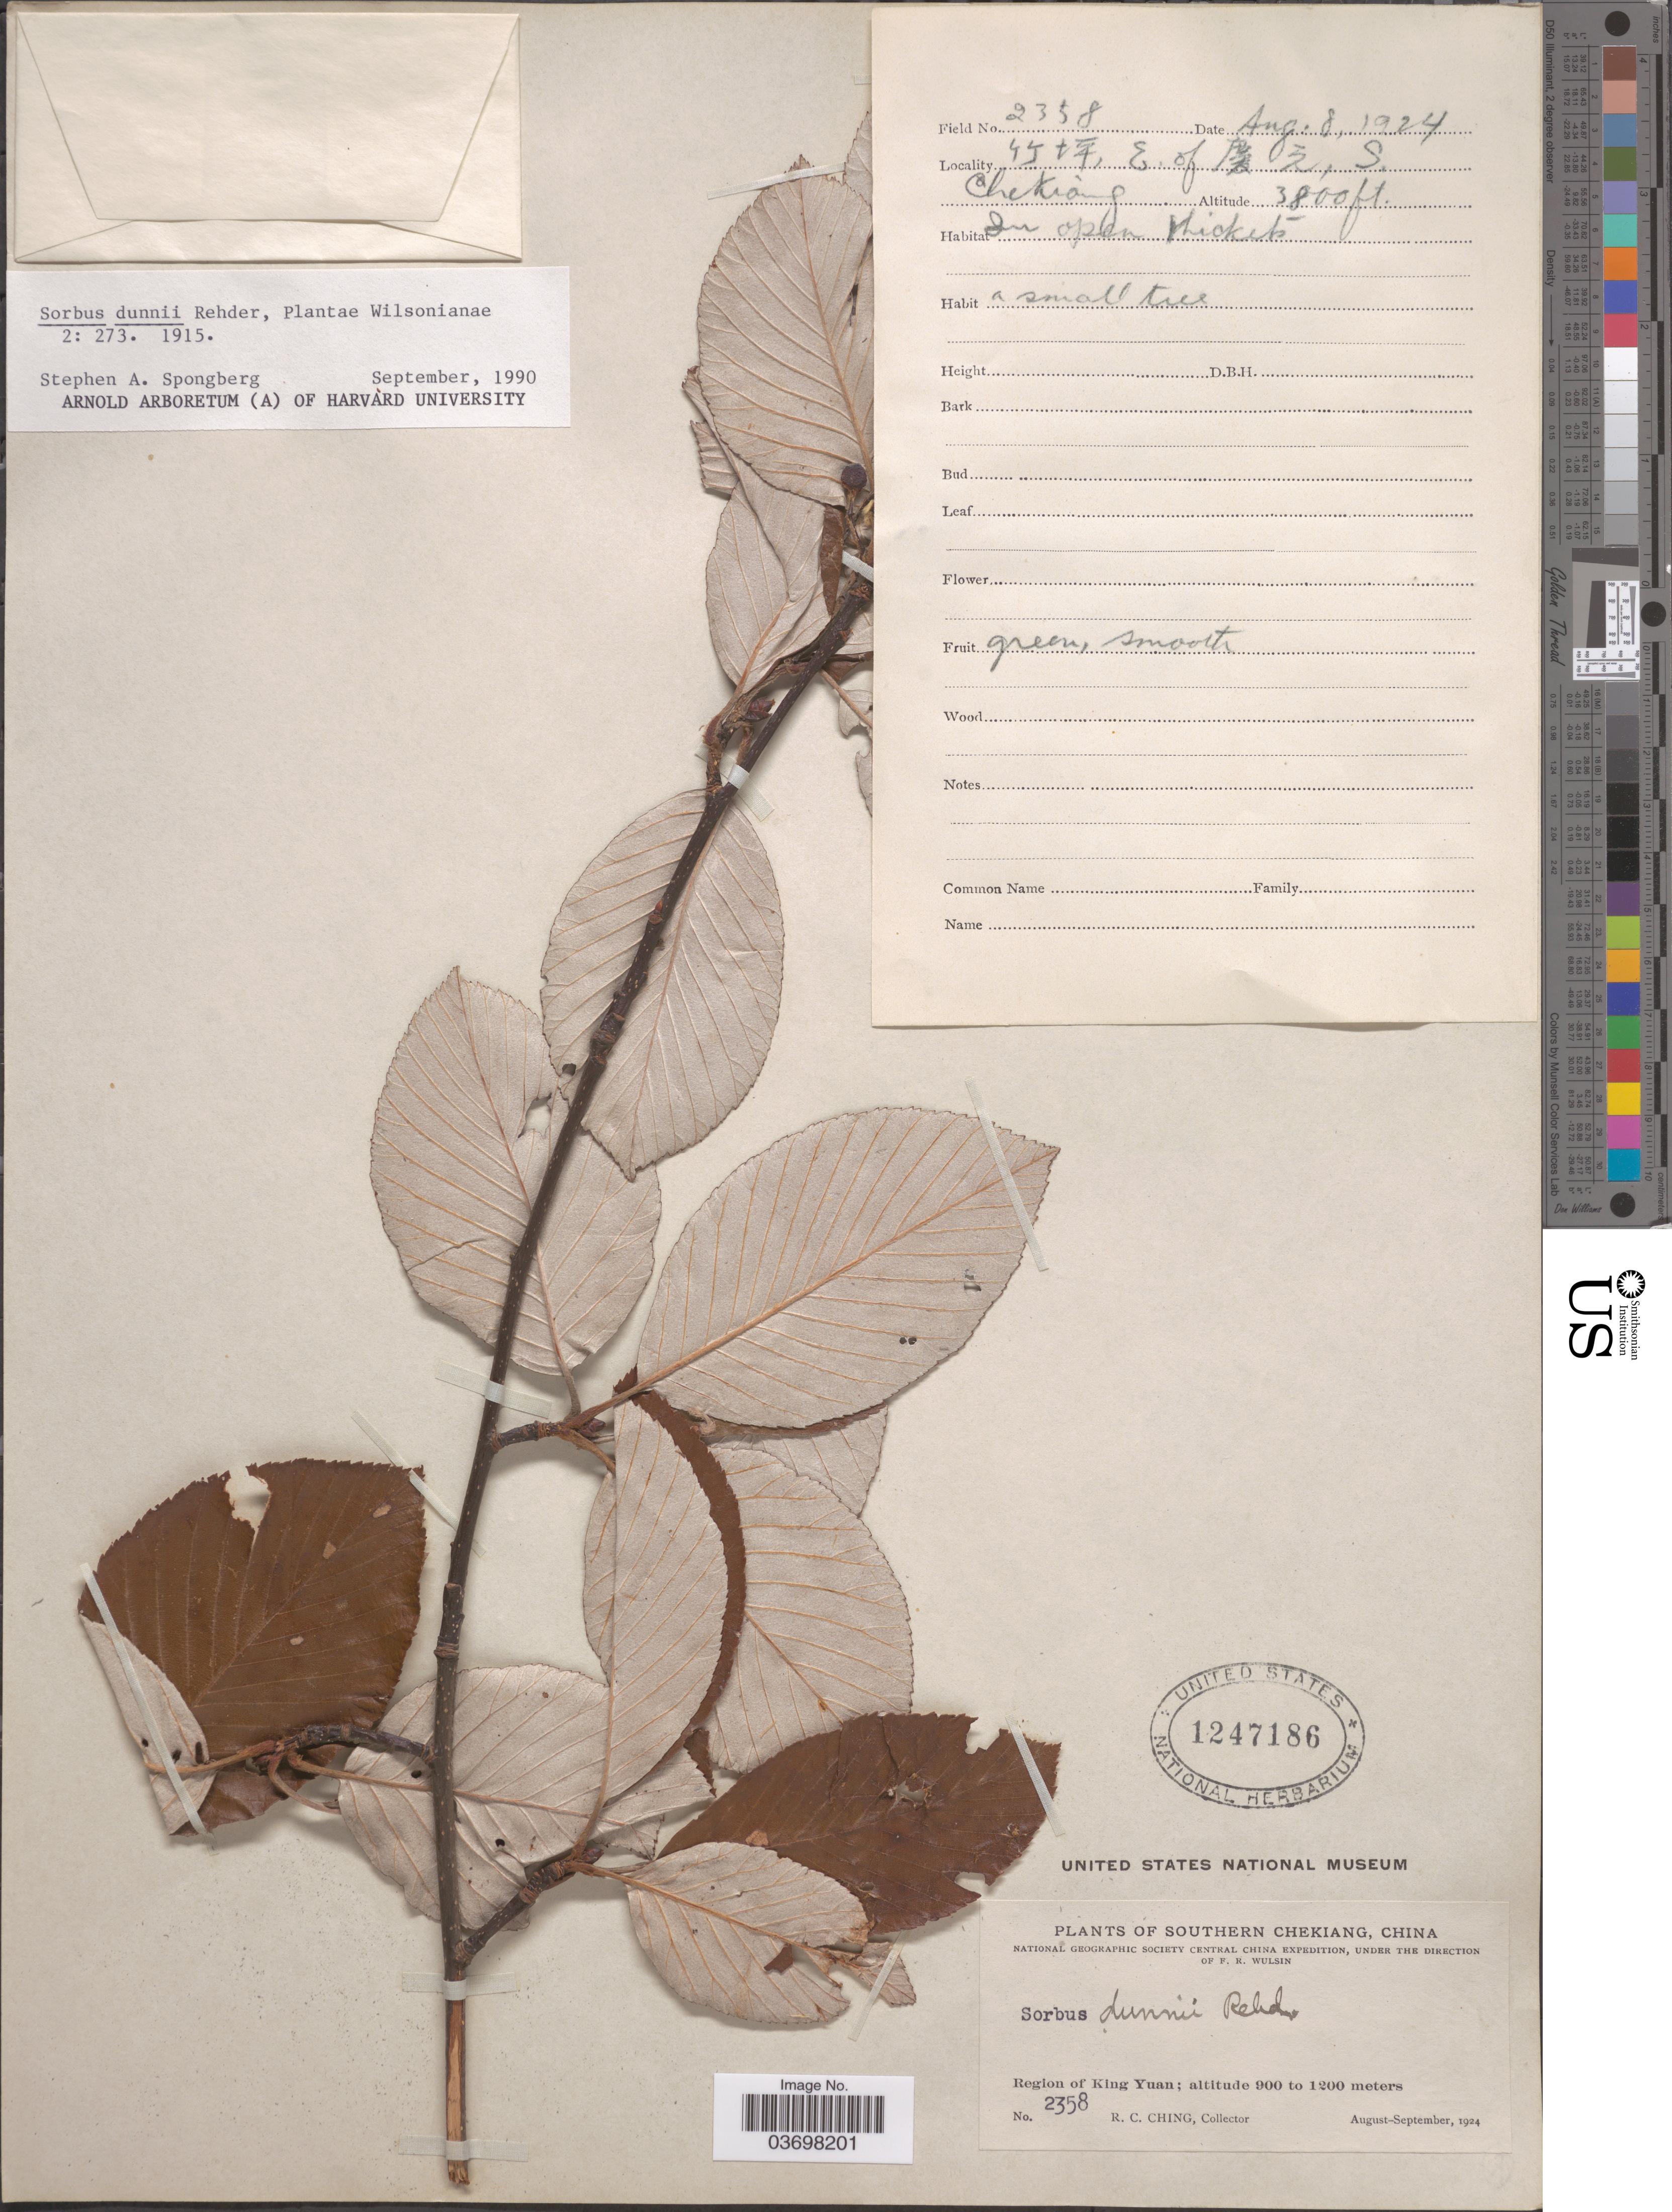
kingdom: Plantae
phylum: Tracheophyta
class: Magnoliopsida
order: Rosales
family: Rosaceae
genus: Sorbus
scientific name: Sorbus dunnii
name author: Rehder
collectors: R. C. Ching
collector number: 2358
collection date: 1924-08-08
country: China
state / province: Zhejiang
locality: Southern Chekiang. Region of King Yuan.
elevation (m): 1158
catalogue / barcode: US 1247186